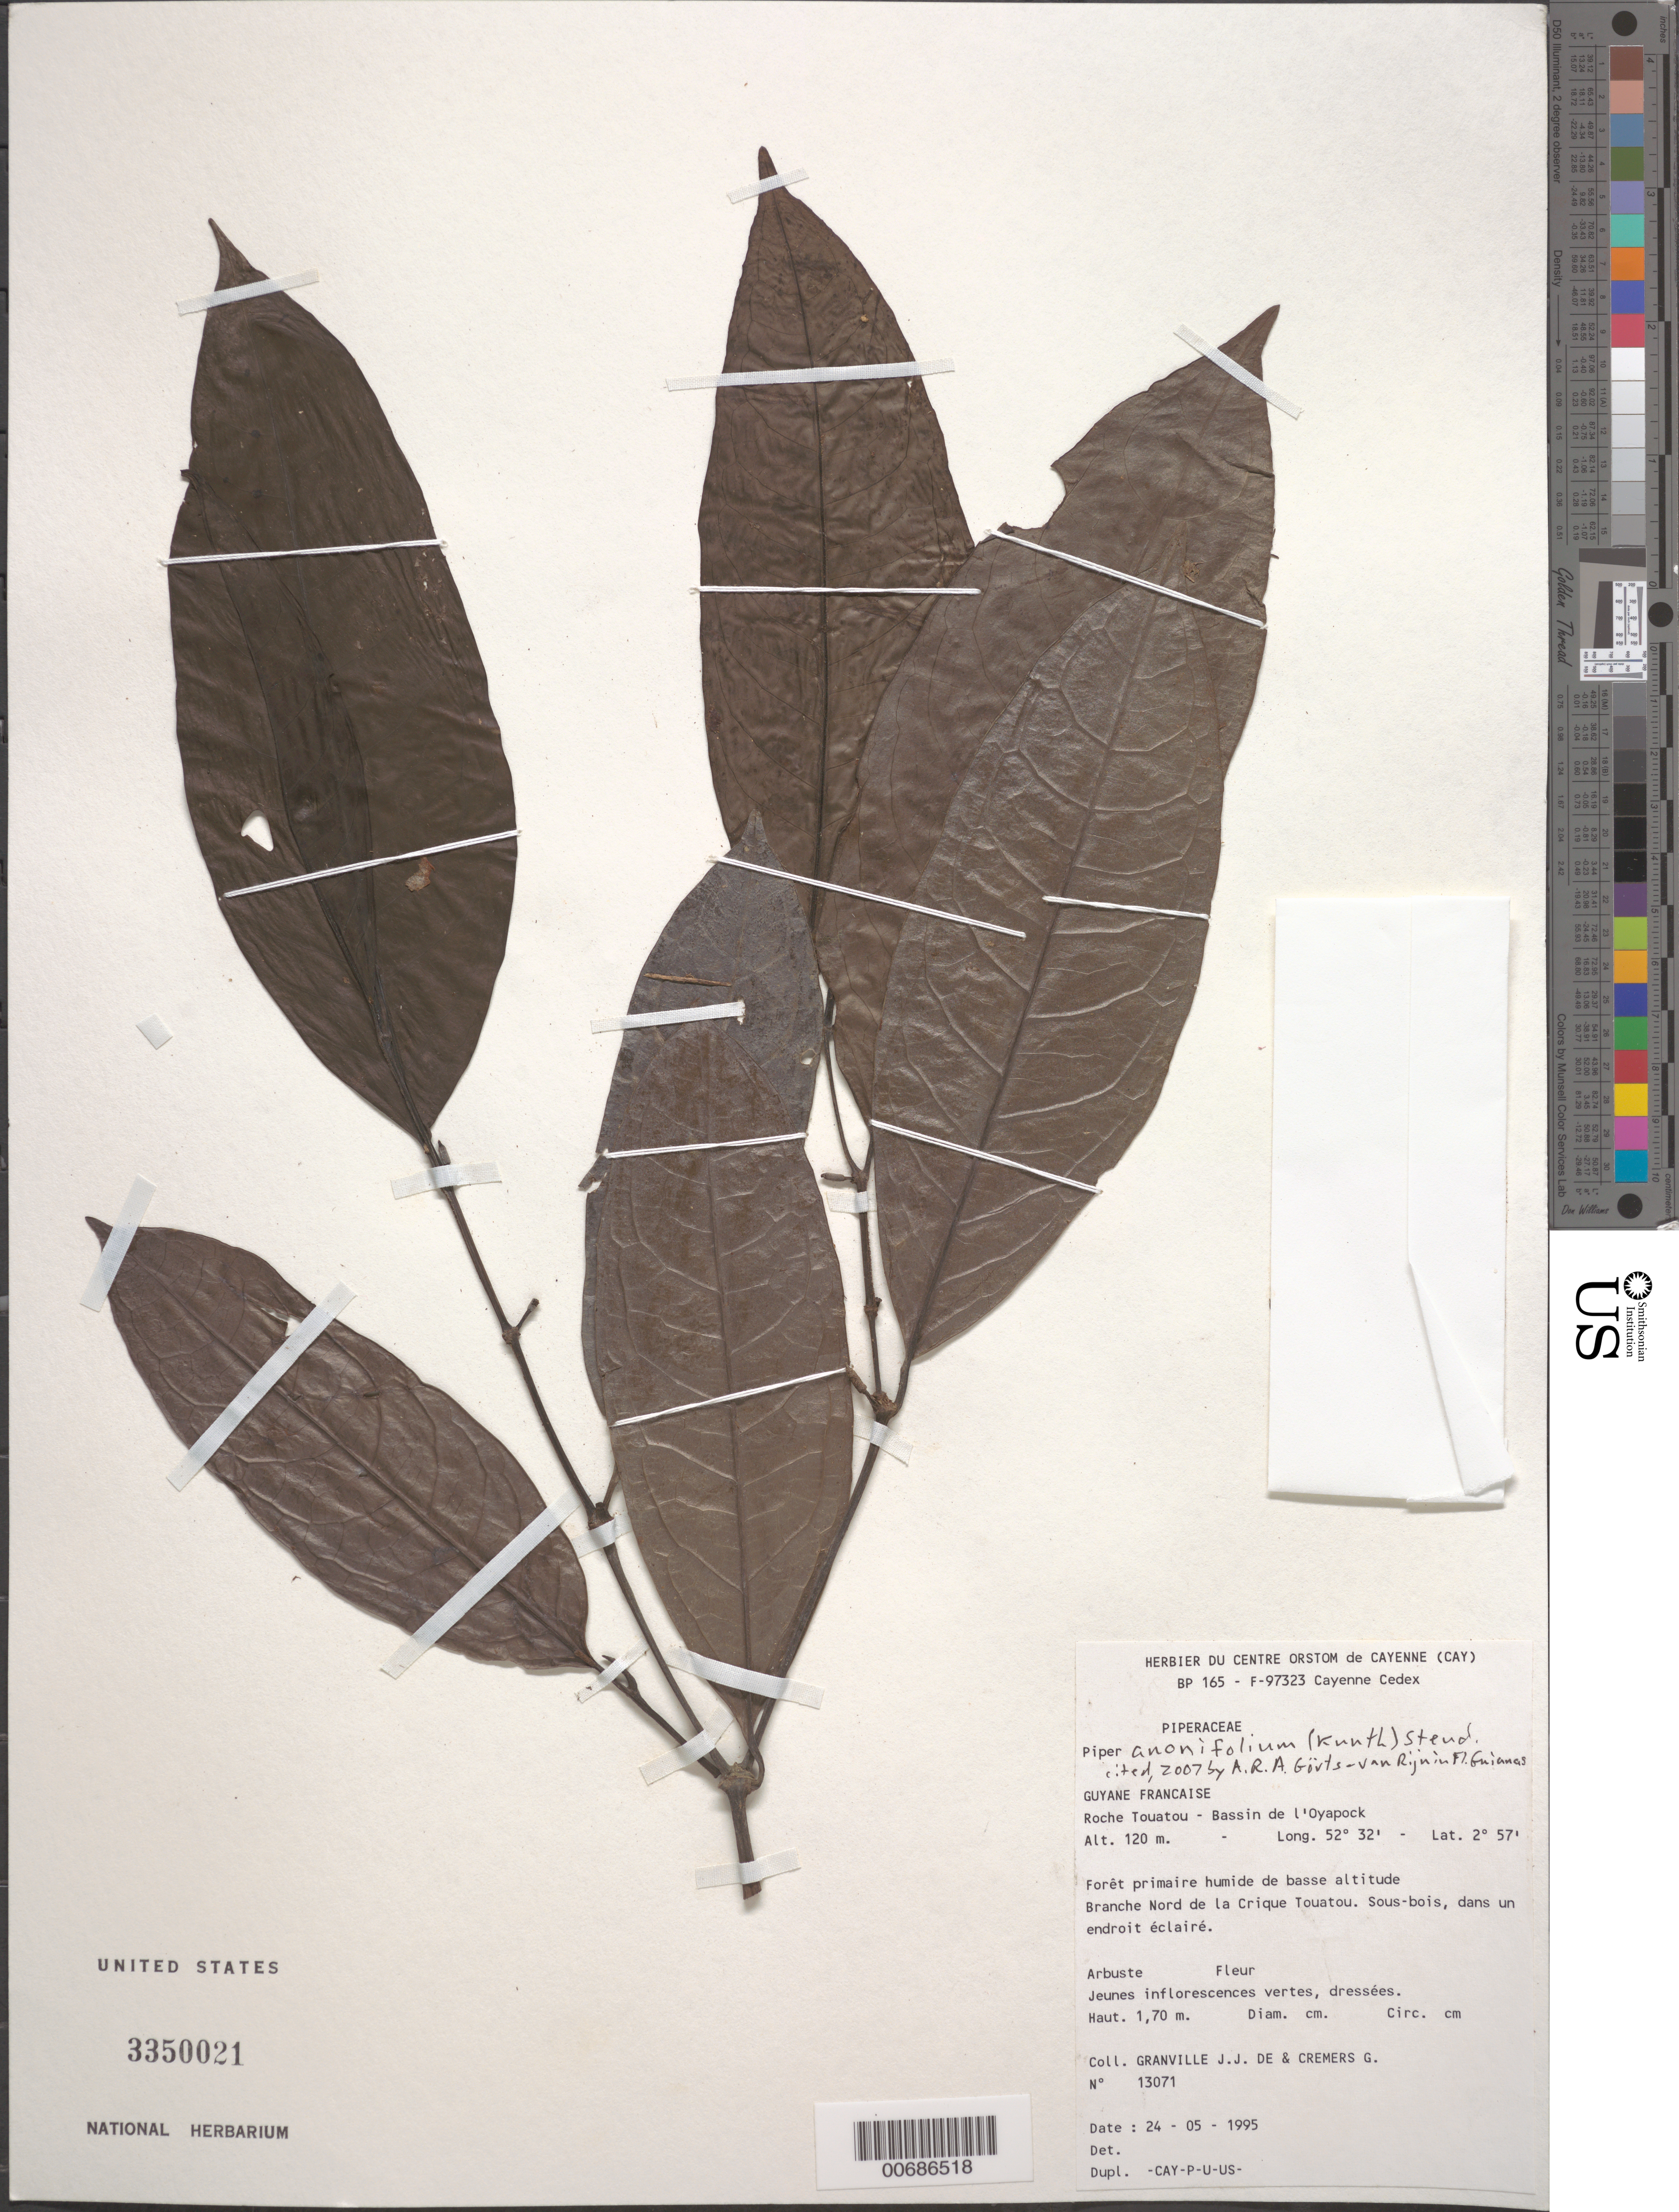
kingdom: Plantae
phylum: Tracheophyta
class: Magnoliopsida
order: Piperales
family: Piperaceae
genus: Piper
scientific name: Piper sp.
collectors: J.-J. de Granville & G. Cremers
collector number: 13071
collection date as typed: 24-May-95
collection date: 1995-05-24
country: French Guiana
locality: Roche Touatou, Bassin de l'Oyapock, Branche Nord de la Crique Touatou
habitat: Forêt primaire humide de basse altitude. Sous bois, dans un endroit éclairé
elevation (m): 120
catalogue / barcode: US 3350021